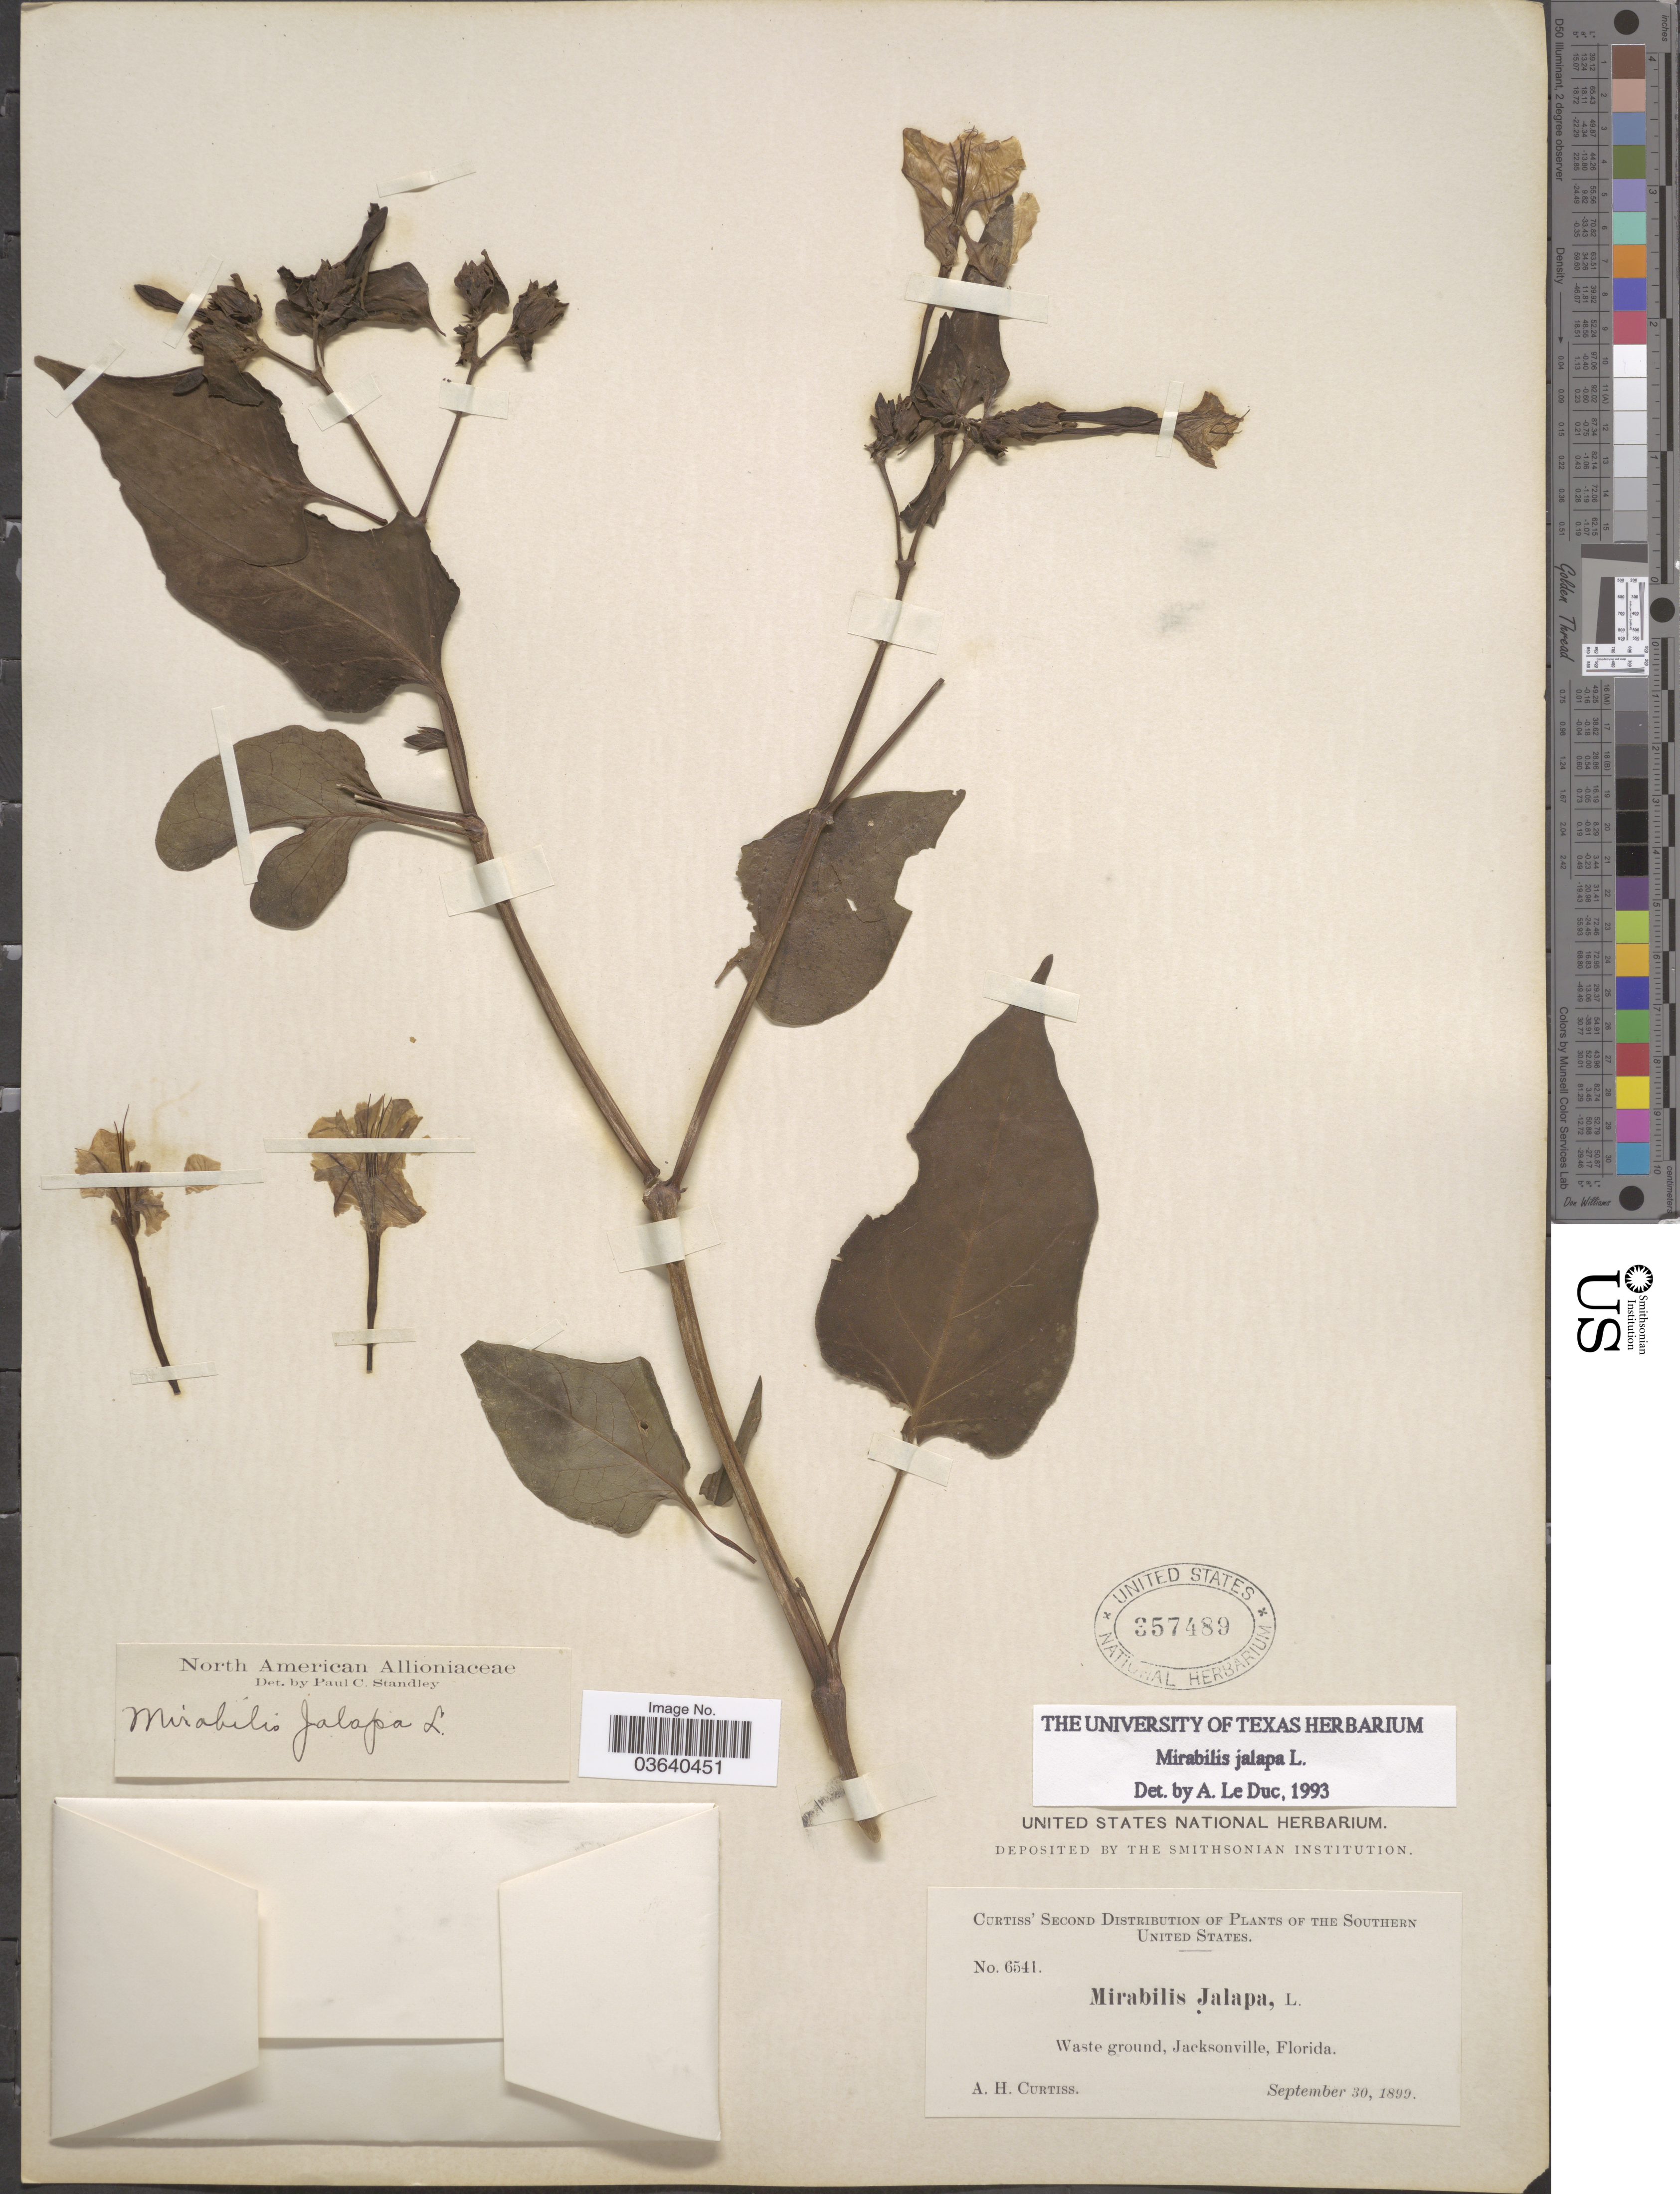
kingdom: Plantae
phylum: Tracheophyta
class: Magnoliopsida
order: Caryophyllales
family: Nyctaginaceae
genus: Mirabilis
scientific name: Mirabilis jalapa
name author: L.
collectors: A. H. Curtiss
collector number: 6541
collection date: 1899-09-30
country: United States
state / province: Florida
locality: The Southern United States. Waste ground, Jacksonville.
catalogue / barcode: US 357489